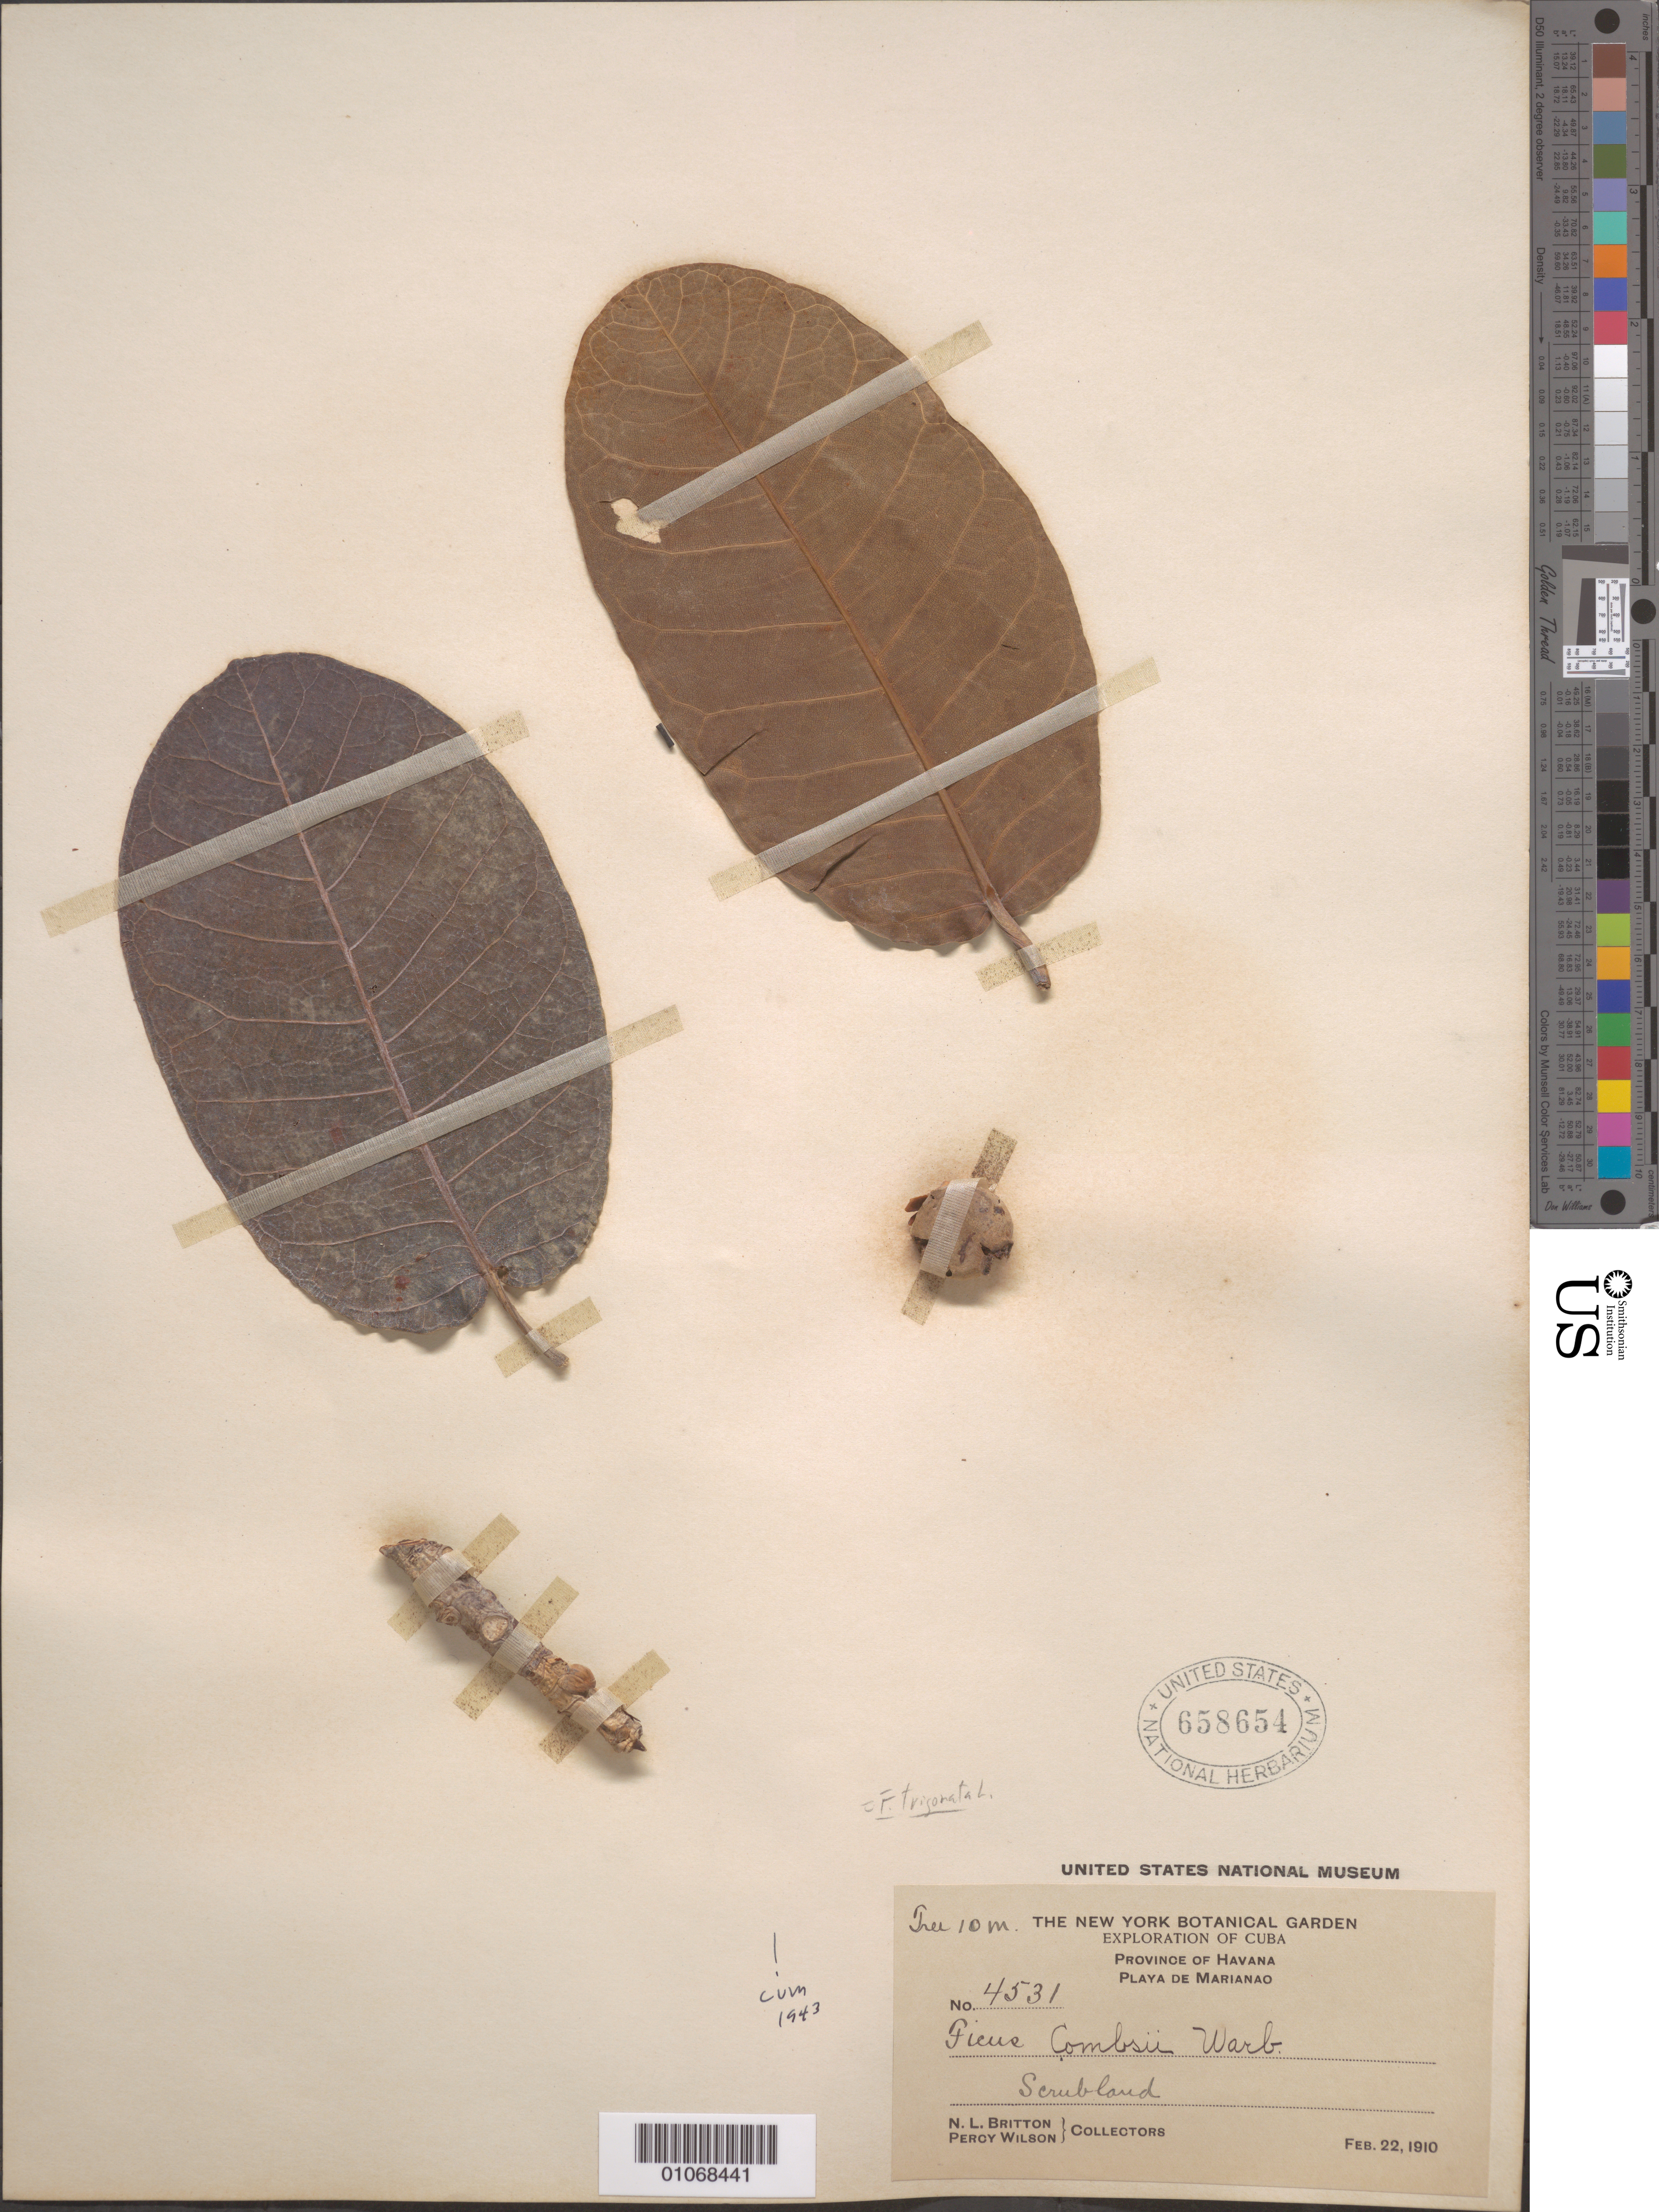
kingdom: Plantae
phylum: Tracheophyta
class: Magnoliopsida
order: Rosales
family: Moraceae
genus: Ficus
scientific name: Ficus trigonata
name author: L.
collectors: N. Britton & P. Wilson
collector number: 4531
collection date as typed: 22 Feb 1910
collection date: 1910-02-22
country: Cuba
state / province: La Habana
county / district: Municipio Playa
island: Cuba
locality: Playa de Marianao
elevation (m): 65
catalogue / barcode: US 658654